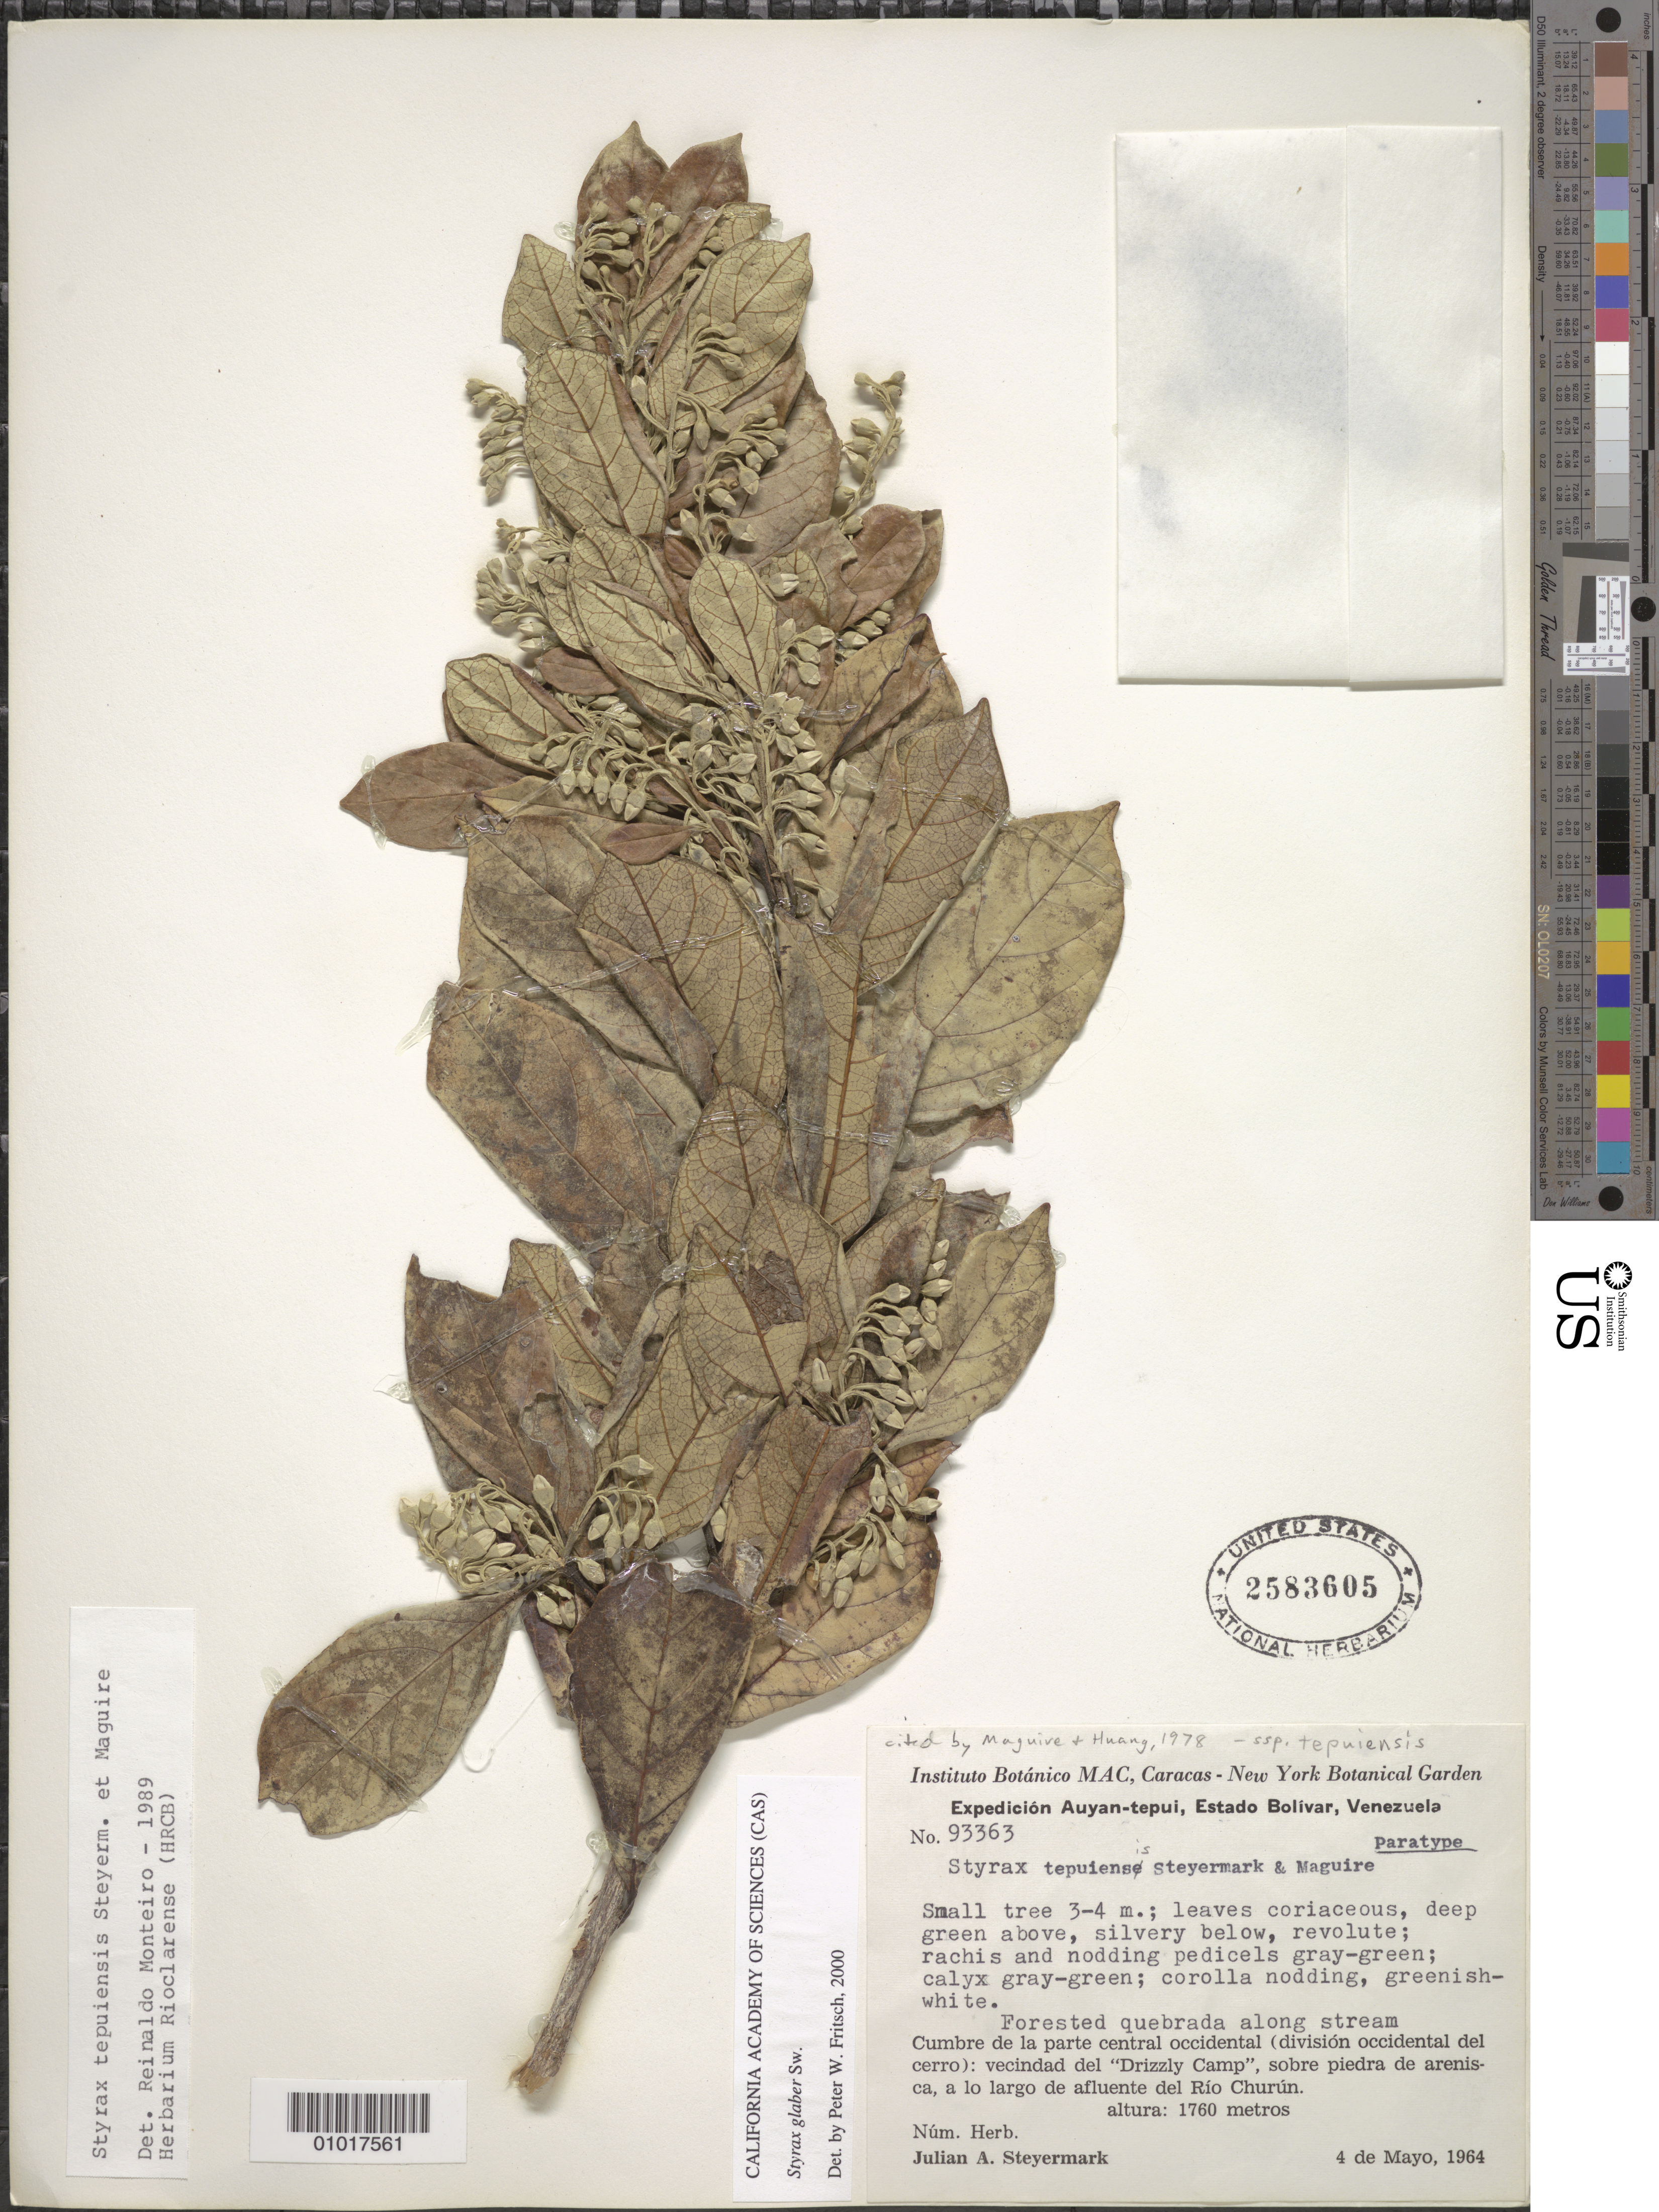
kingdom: Plantae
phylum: Tracheophyta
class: Magnoliopsida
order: Ericales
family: Styracaceae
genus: Styrax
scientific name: Styrax glaber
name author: Sw.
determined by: Fritsch, Peter W.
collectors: J. Steyermark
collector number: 93363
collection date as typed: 4-May-64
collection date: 1964-05-04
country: Venezuela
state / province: Bolívar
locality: Cumbre de la parte central occidental (division occidental del cerro): vecindad del "Drizzly Camp," sobre piedra de arenisca, a lo largo de afluente del Río Churún.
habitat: Forested quebrada along stream.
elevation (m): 1760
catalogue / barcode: US 2583605